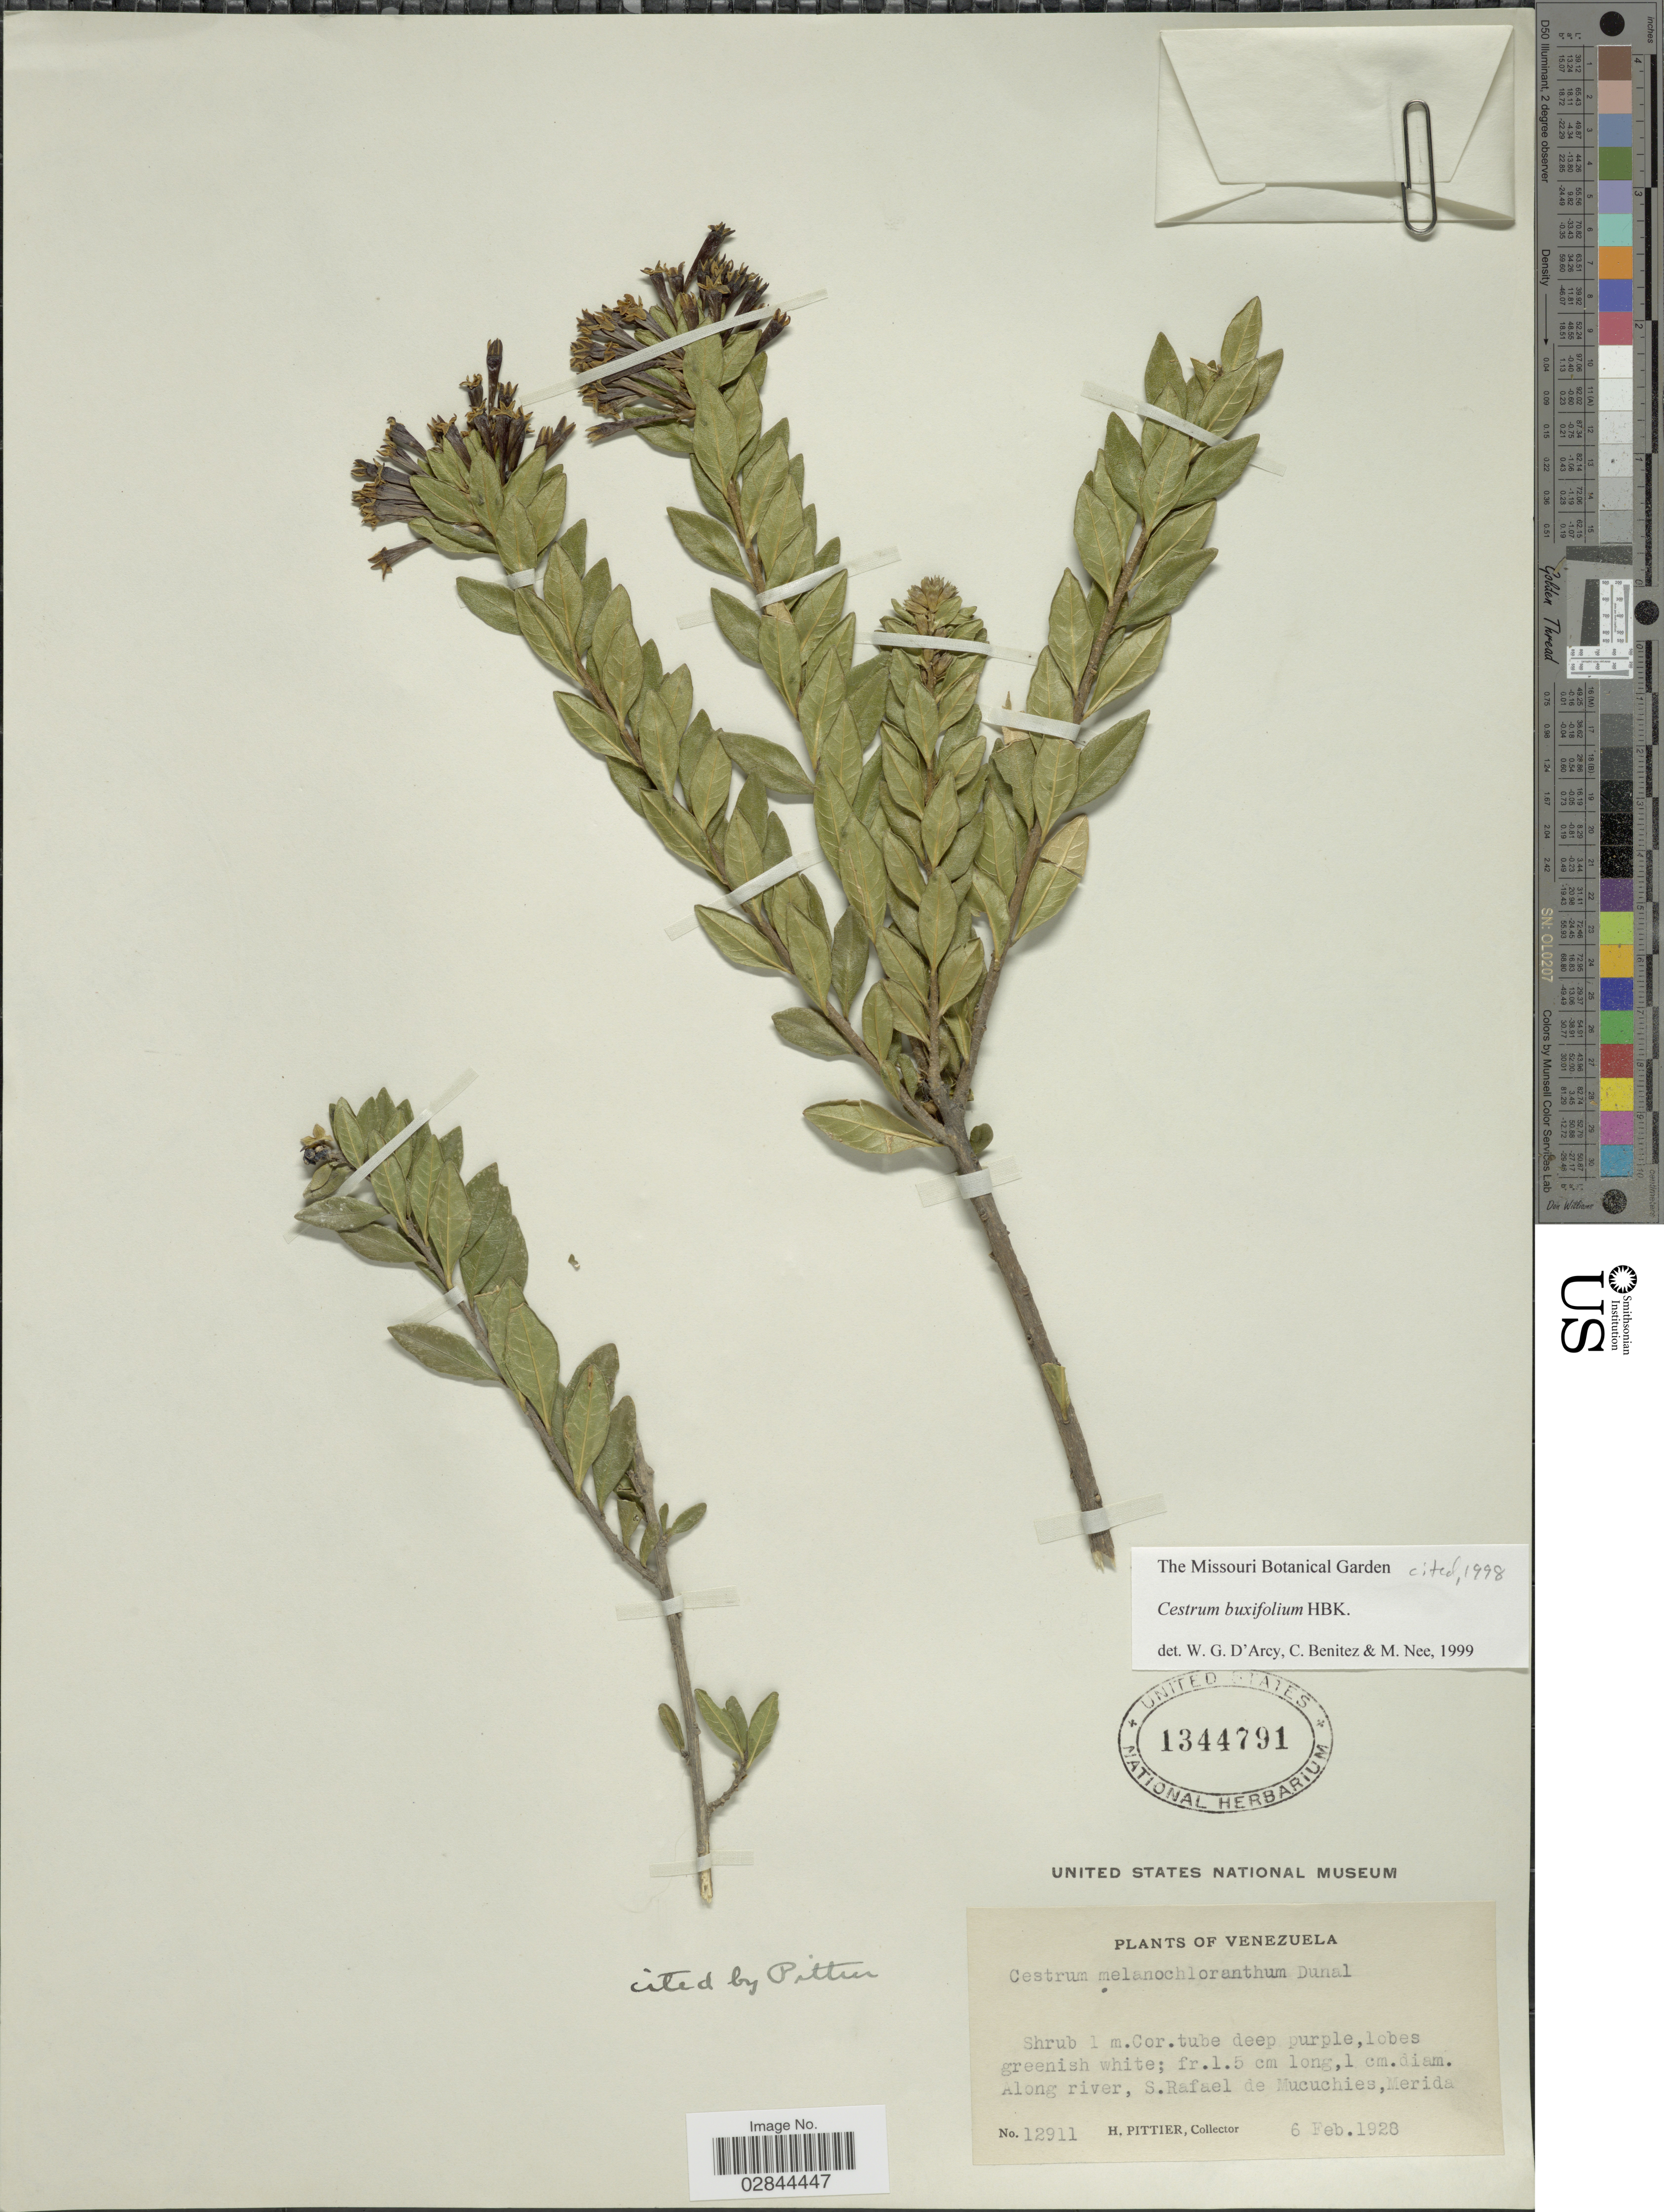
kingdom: Plantae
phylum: Tracheophyta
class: Magnoliopsida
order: Solanales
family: Solanaceae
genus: Cestrum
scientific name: Cestrum buxifolium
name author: Kunth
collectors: H. F. Pittier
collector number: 12911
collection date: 1928-02-06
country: Venezuela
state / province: Mérida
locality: Along river, S. Rafael de Mucuchies.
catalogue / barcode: US 1344791